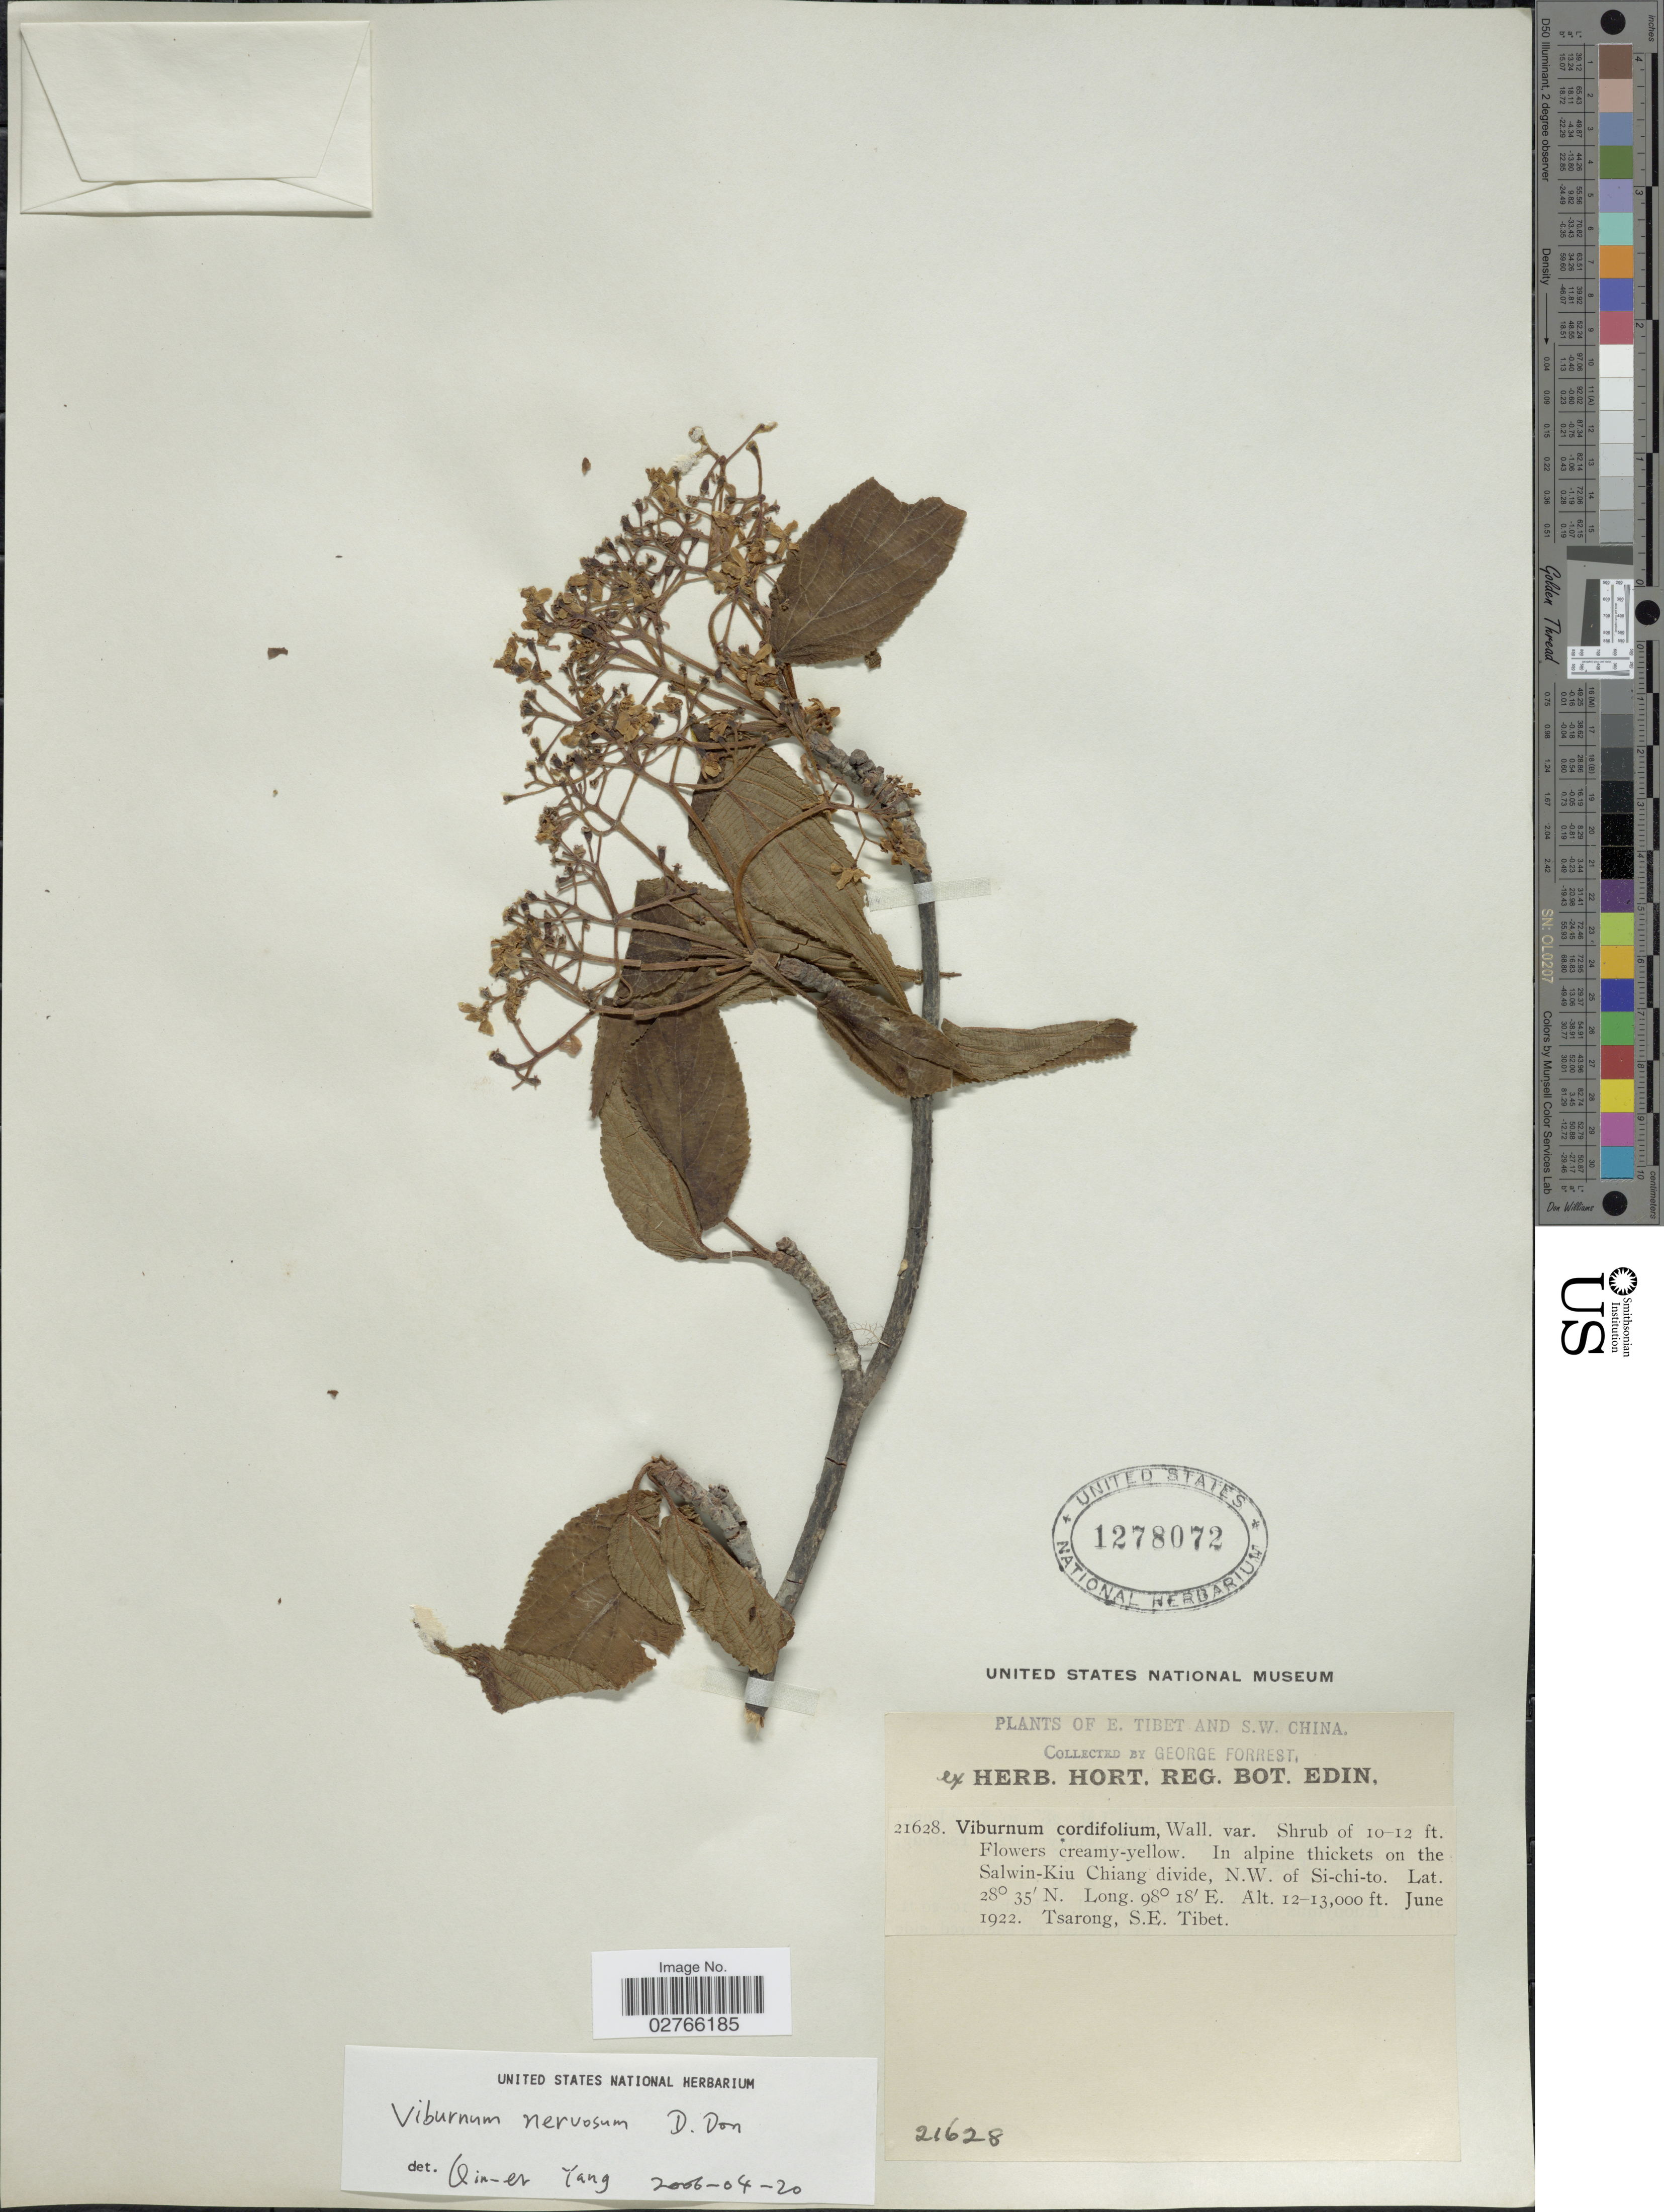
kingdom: Plantae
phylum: Tracheophyta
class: Magnoliopsida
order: Dipsacales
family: Viburnaceae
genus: Viburnum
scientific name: Viburnum nervosum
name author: D. Don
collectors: G. Forrest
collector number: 21628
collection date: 1922-06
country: China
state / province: Xizang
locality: E. Tibet and S.W. China, In alpine thickets on the Salwin-Kiu Chiang divide, N.W. OF Si-chi-to, Tsarong, S.E. Tibet.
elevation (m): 3658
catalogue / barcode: US 1278072